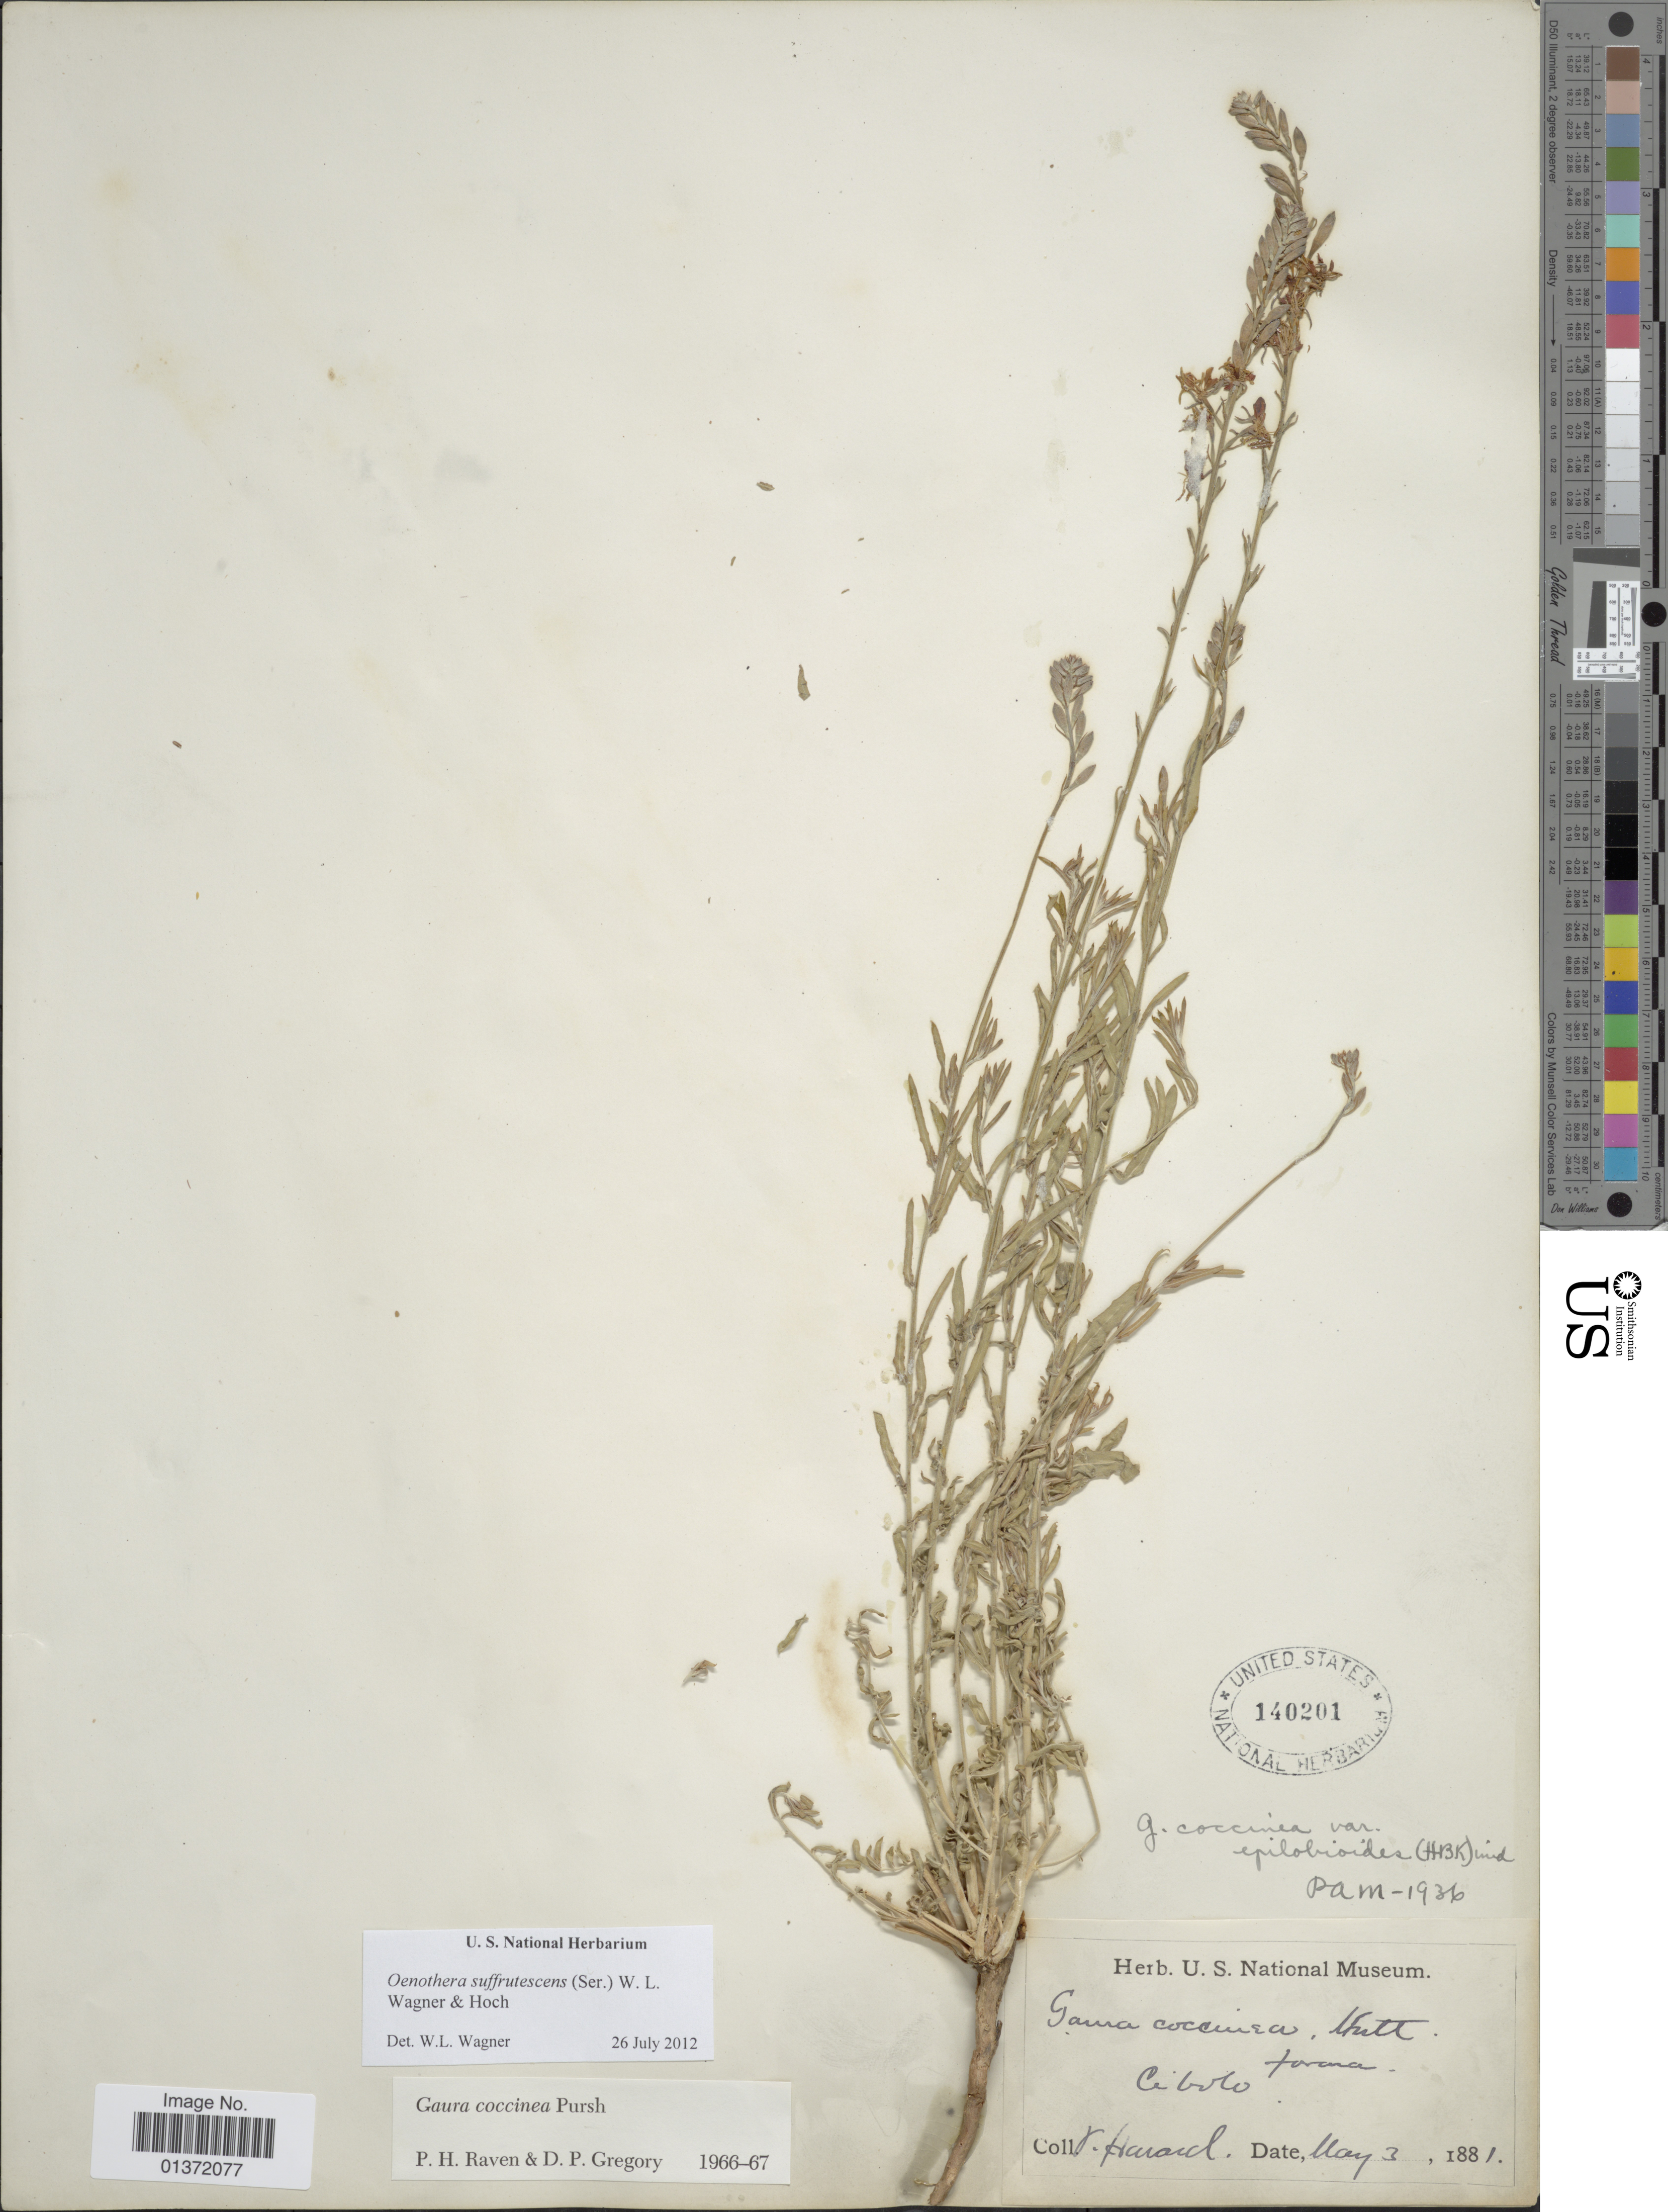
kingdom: Plantae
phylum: Tracheophyta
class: Magnoliopsida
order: Myrtales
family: Onagraceae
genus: Oenothera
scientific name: Oenothera suffrutescens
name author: (Ser.) W.L. Wagner & Hoch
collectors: V. Havard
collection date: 1881-05-03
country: United States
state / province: Texas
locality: Cibolo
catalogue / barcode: US 140201